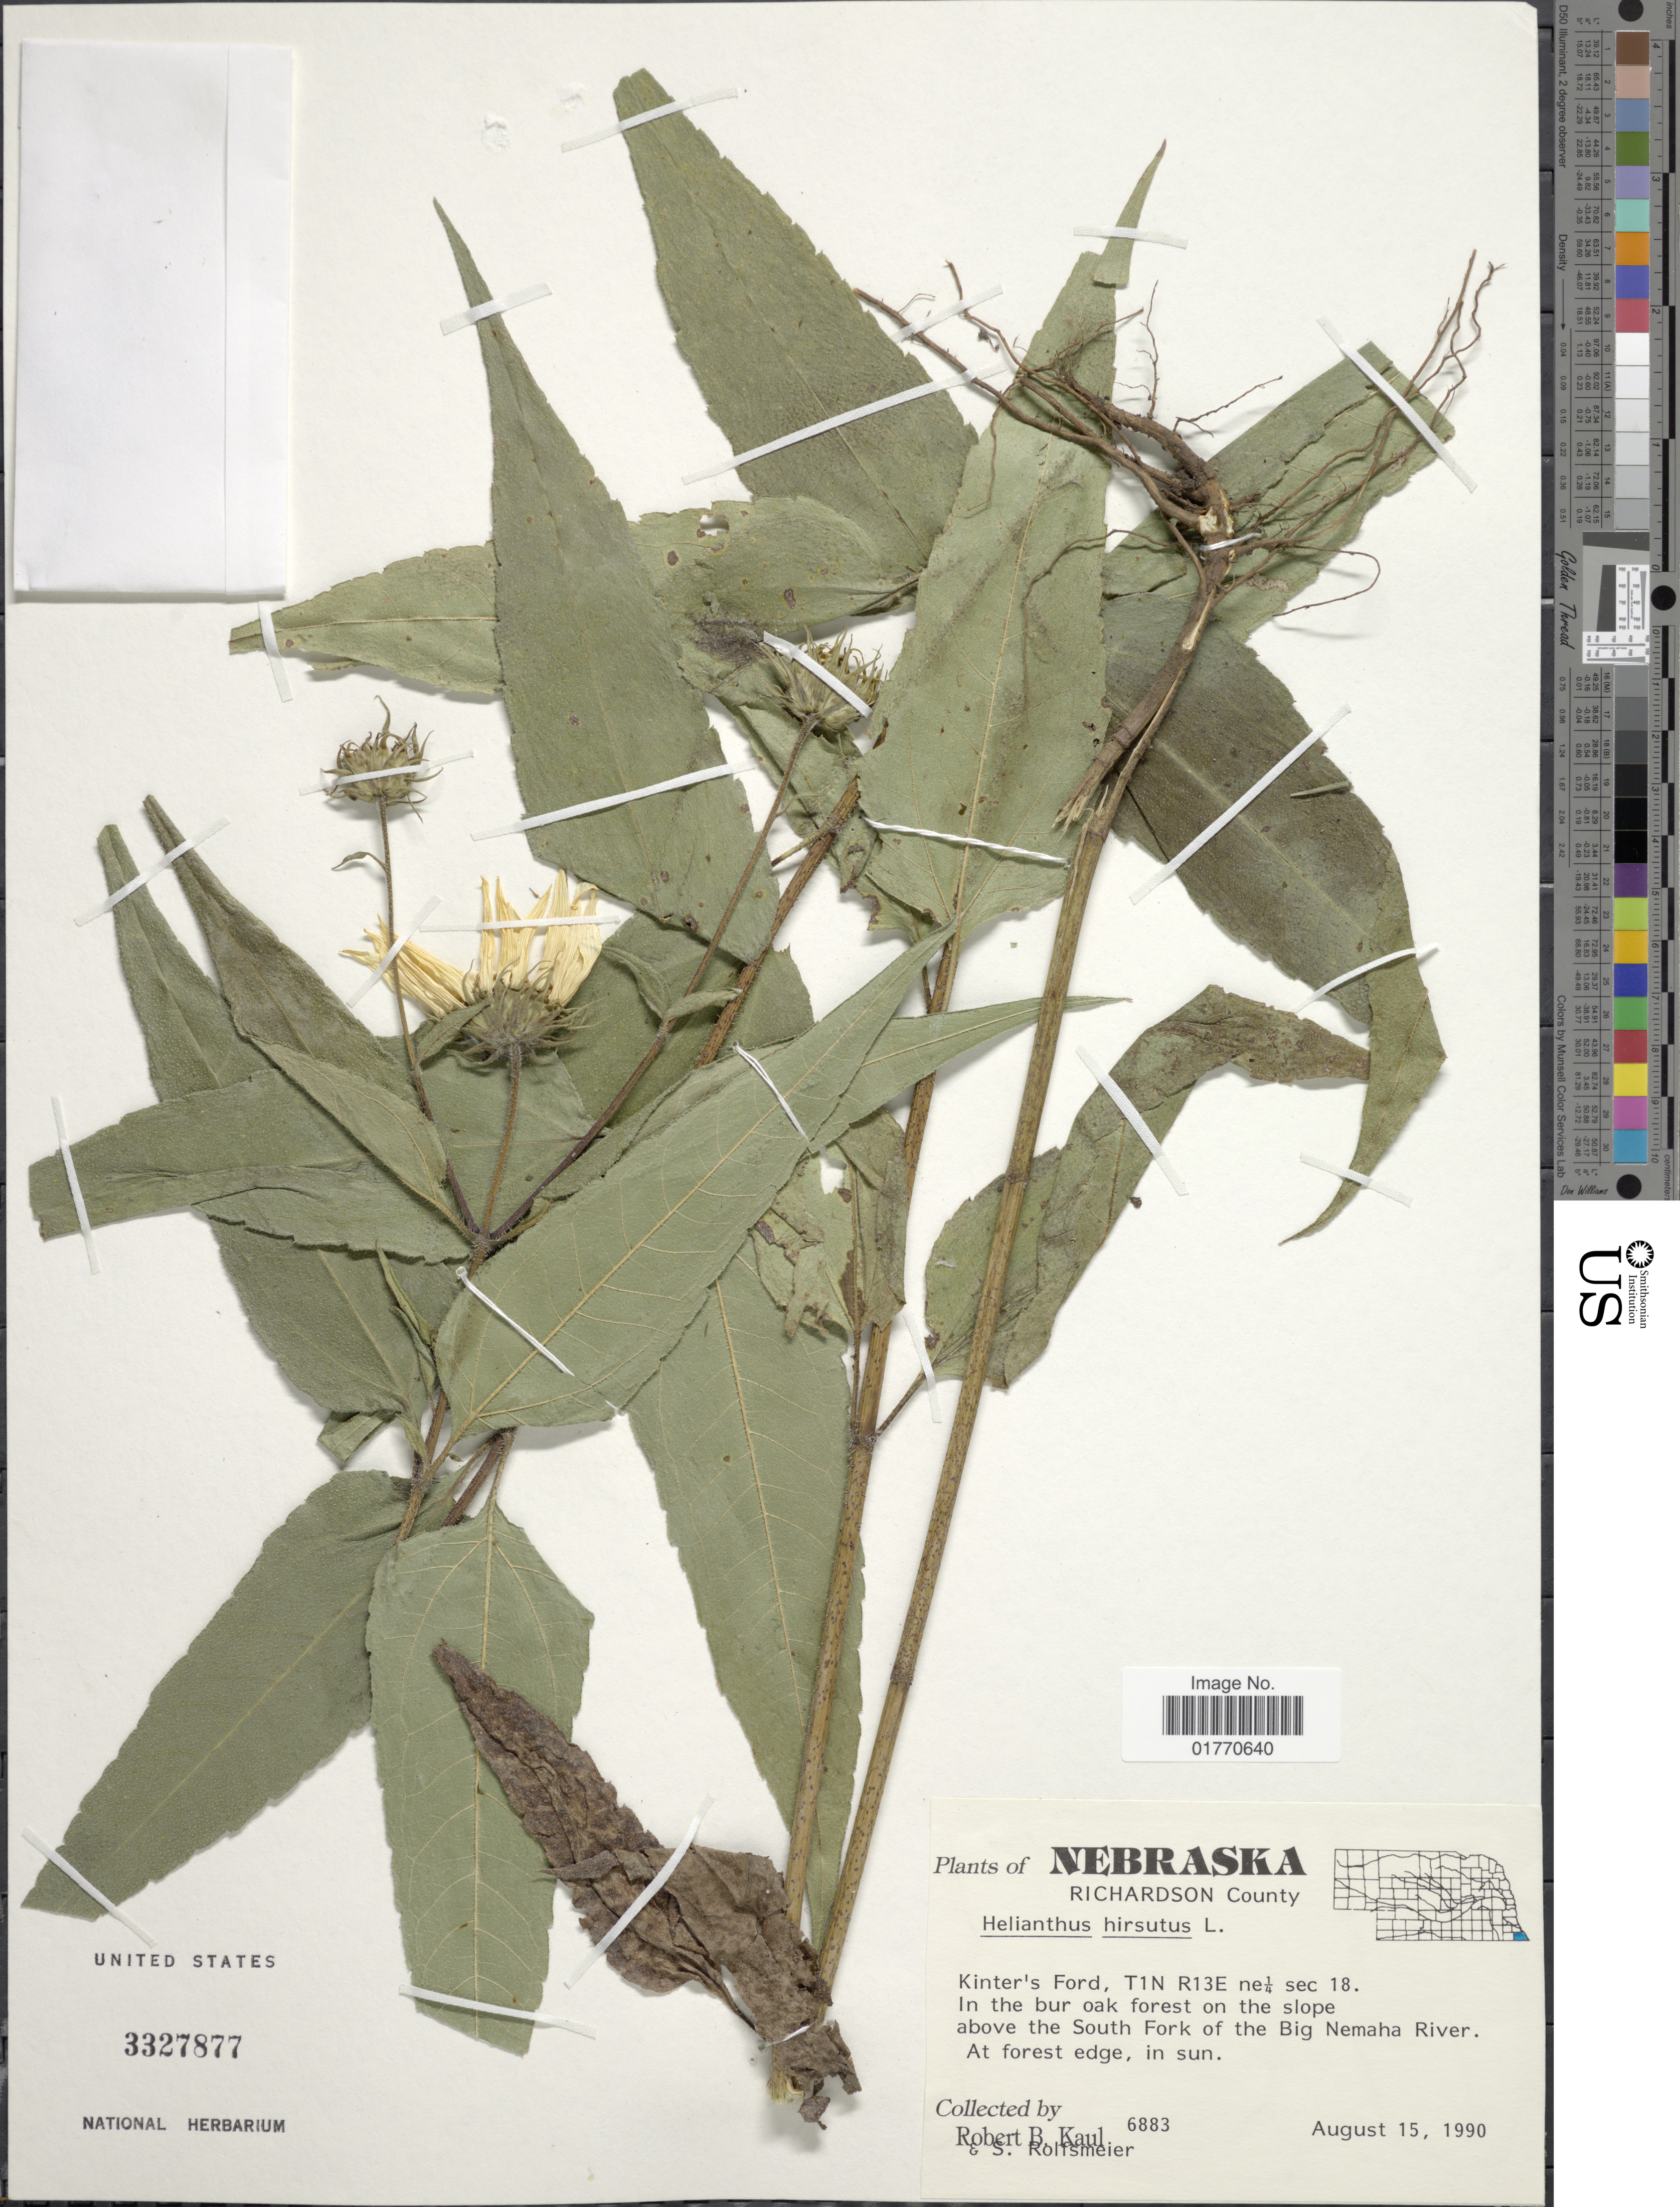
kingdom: Plantae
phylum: Tracheophyta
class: Magnoliopsida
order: Asterales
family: Asteraceae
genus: Helianthus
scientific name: Helianthus hirsutus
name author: Raf.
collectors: R. Kaul & S. Rolfsmeier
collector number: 6883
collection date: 1990-08-15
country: United States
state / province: Nebraska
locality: Richardson County, Kinter's Ford, T1N R13E ne1/4 sec 18, in the bur oak forest on the slope above the South Fork of the BIg Nemaha River.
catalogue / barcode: US 3327877